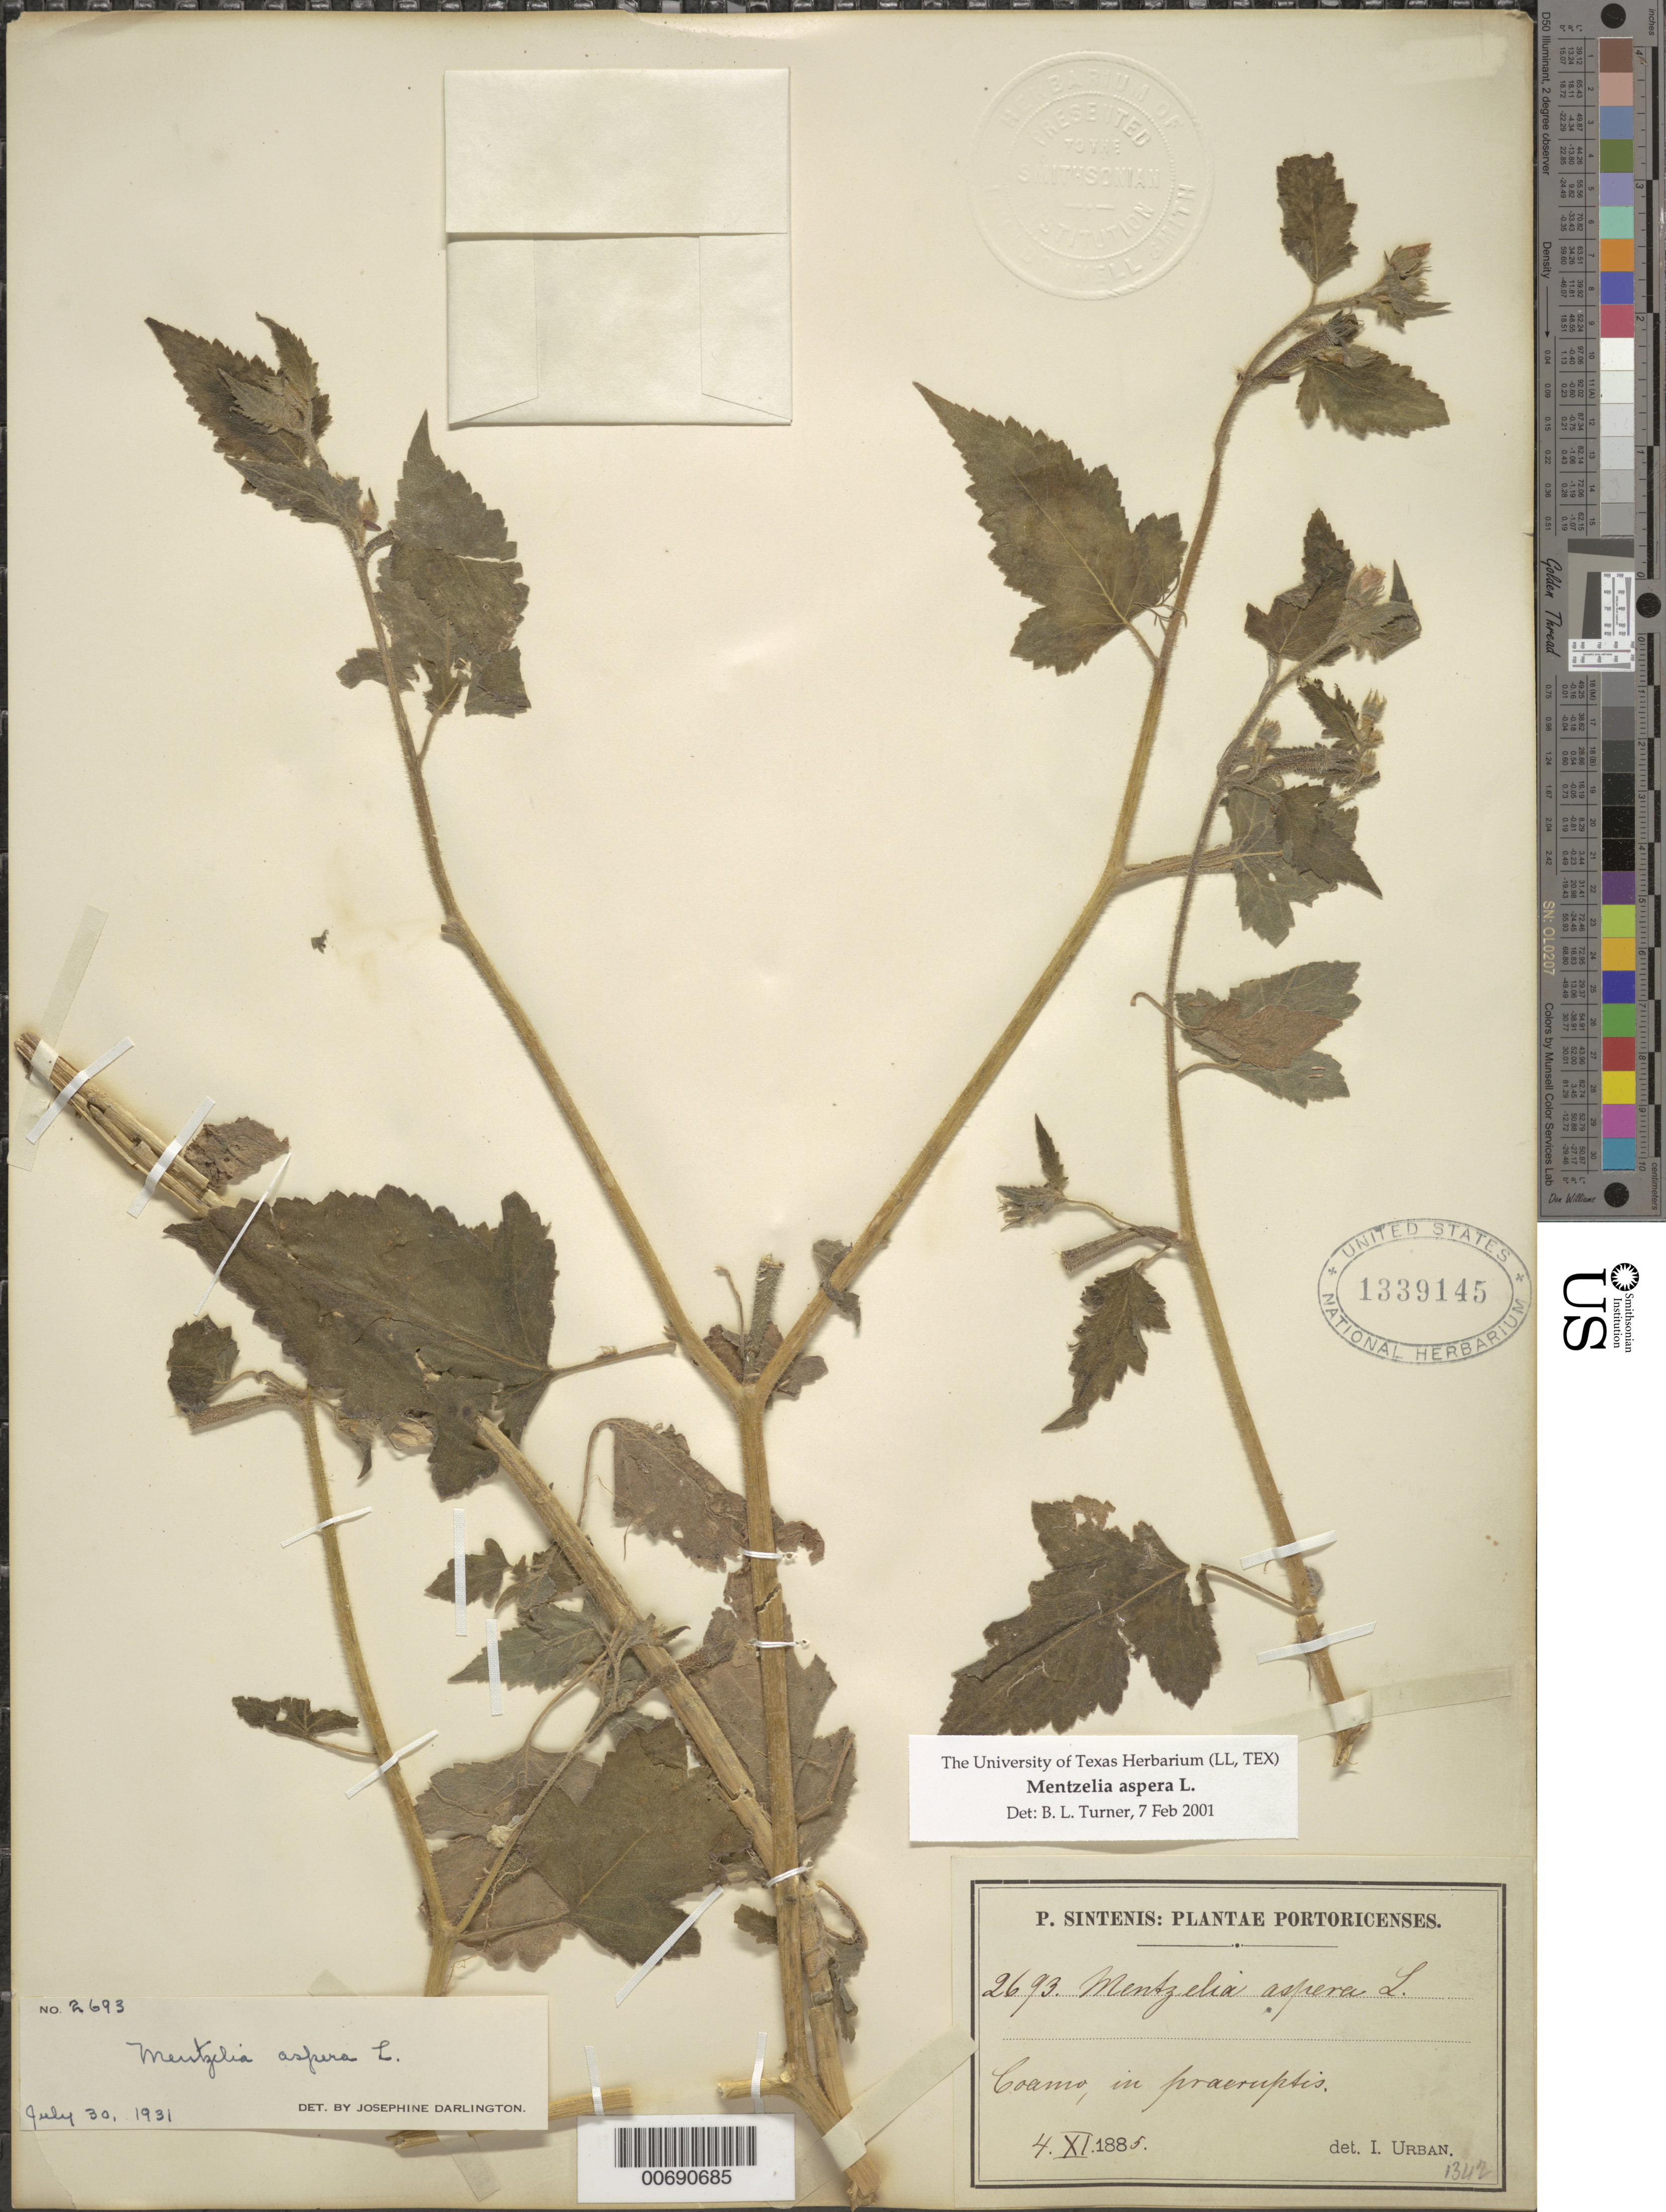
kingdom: Plantae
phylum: Tracheophyta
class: Magnoliopsida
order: Cornales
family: Loasaceae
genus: Mentzelia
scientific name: Mentzelia aspera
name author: L.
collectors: P. Sintenis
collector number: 2693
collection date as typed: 04 Nov 1885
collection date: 1885-11-04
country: Puerto Rico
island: Greater Antilles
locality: Coamo.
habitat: in praeruptis.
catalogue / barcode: US 1339145